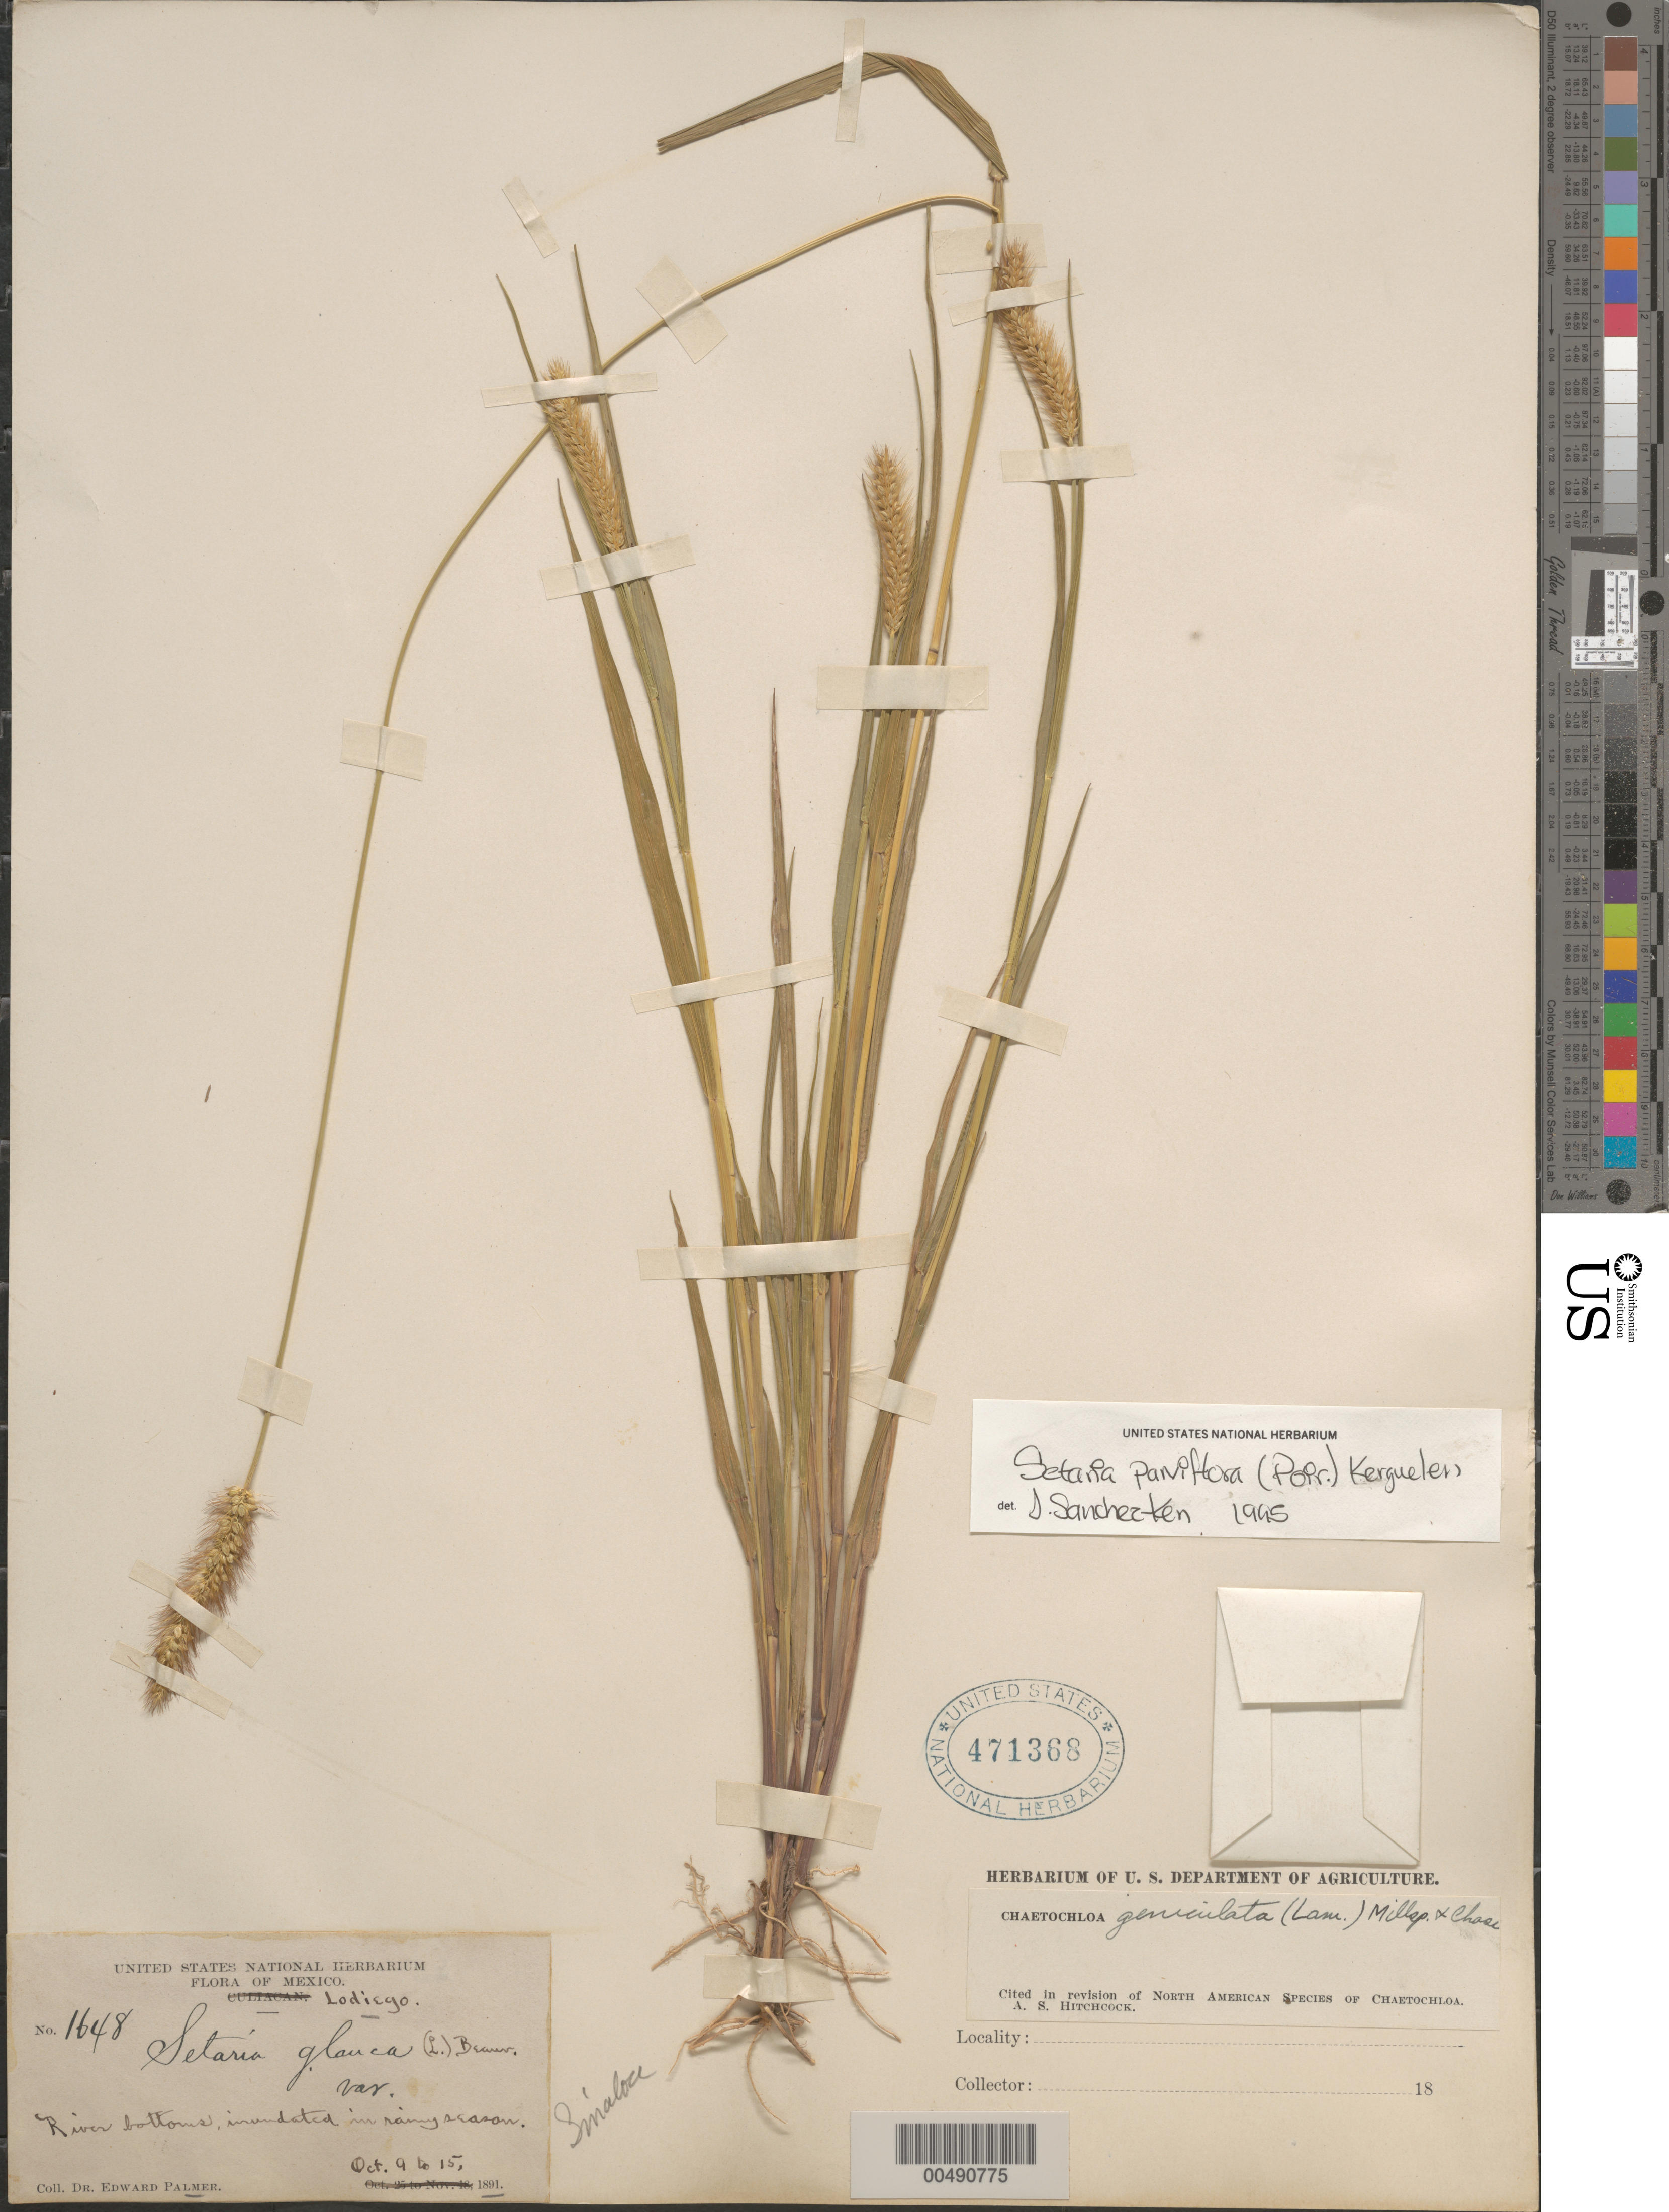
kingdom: Plantae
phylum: Tracheophyta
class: Liliopsida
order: Poales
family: Poaceae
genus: Setaria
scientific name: Setaria parviflora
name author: (Poir.) Kerguélen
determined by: Sánchez-Ken, J. G.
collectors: E. Palmer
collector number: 1648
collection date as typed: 9 Oct 1891 to 15 Oct 1891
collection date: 1891-10-09/1891-10-15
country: Mexico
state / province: Sinaloa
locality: Lodiego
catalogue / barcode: US 471368